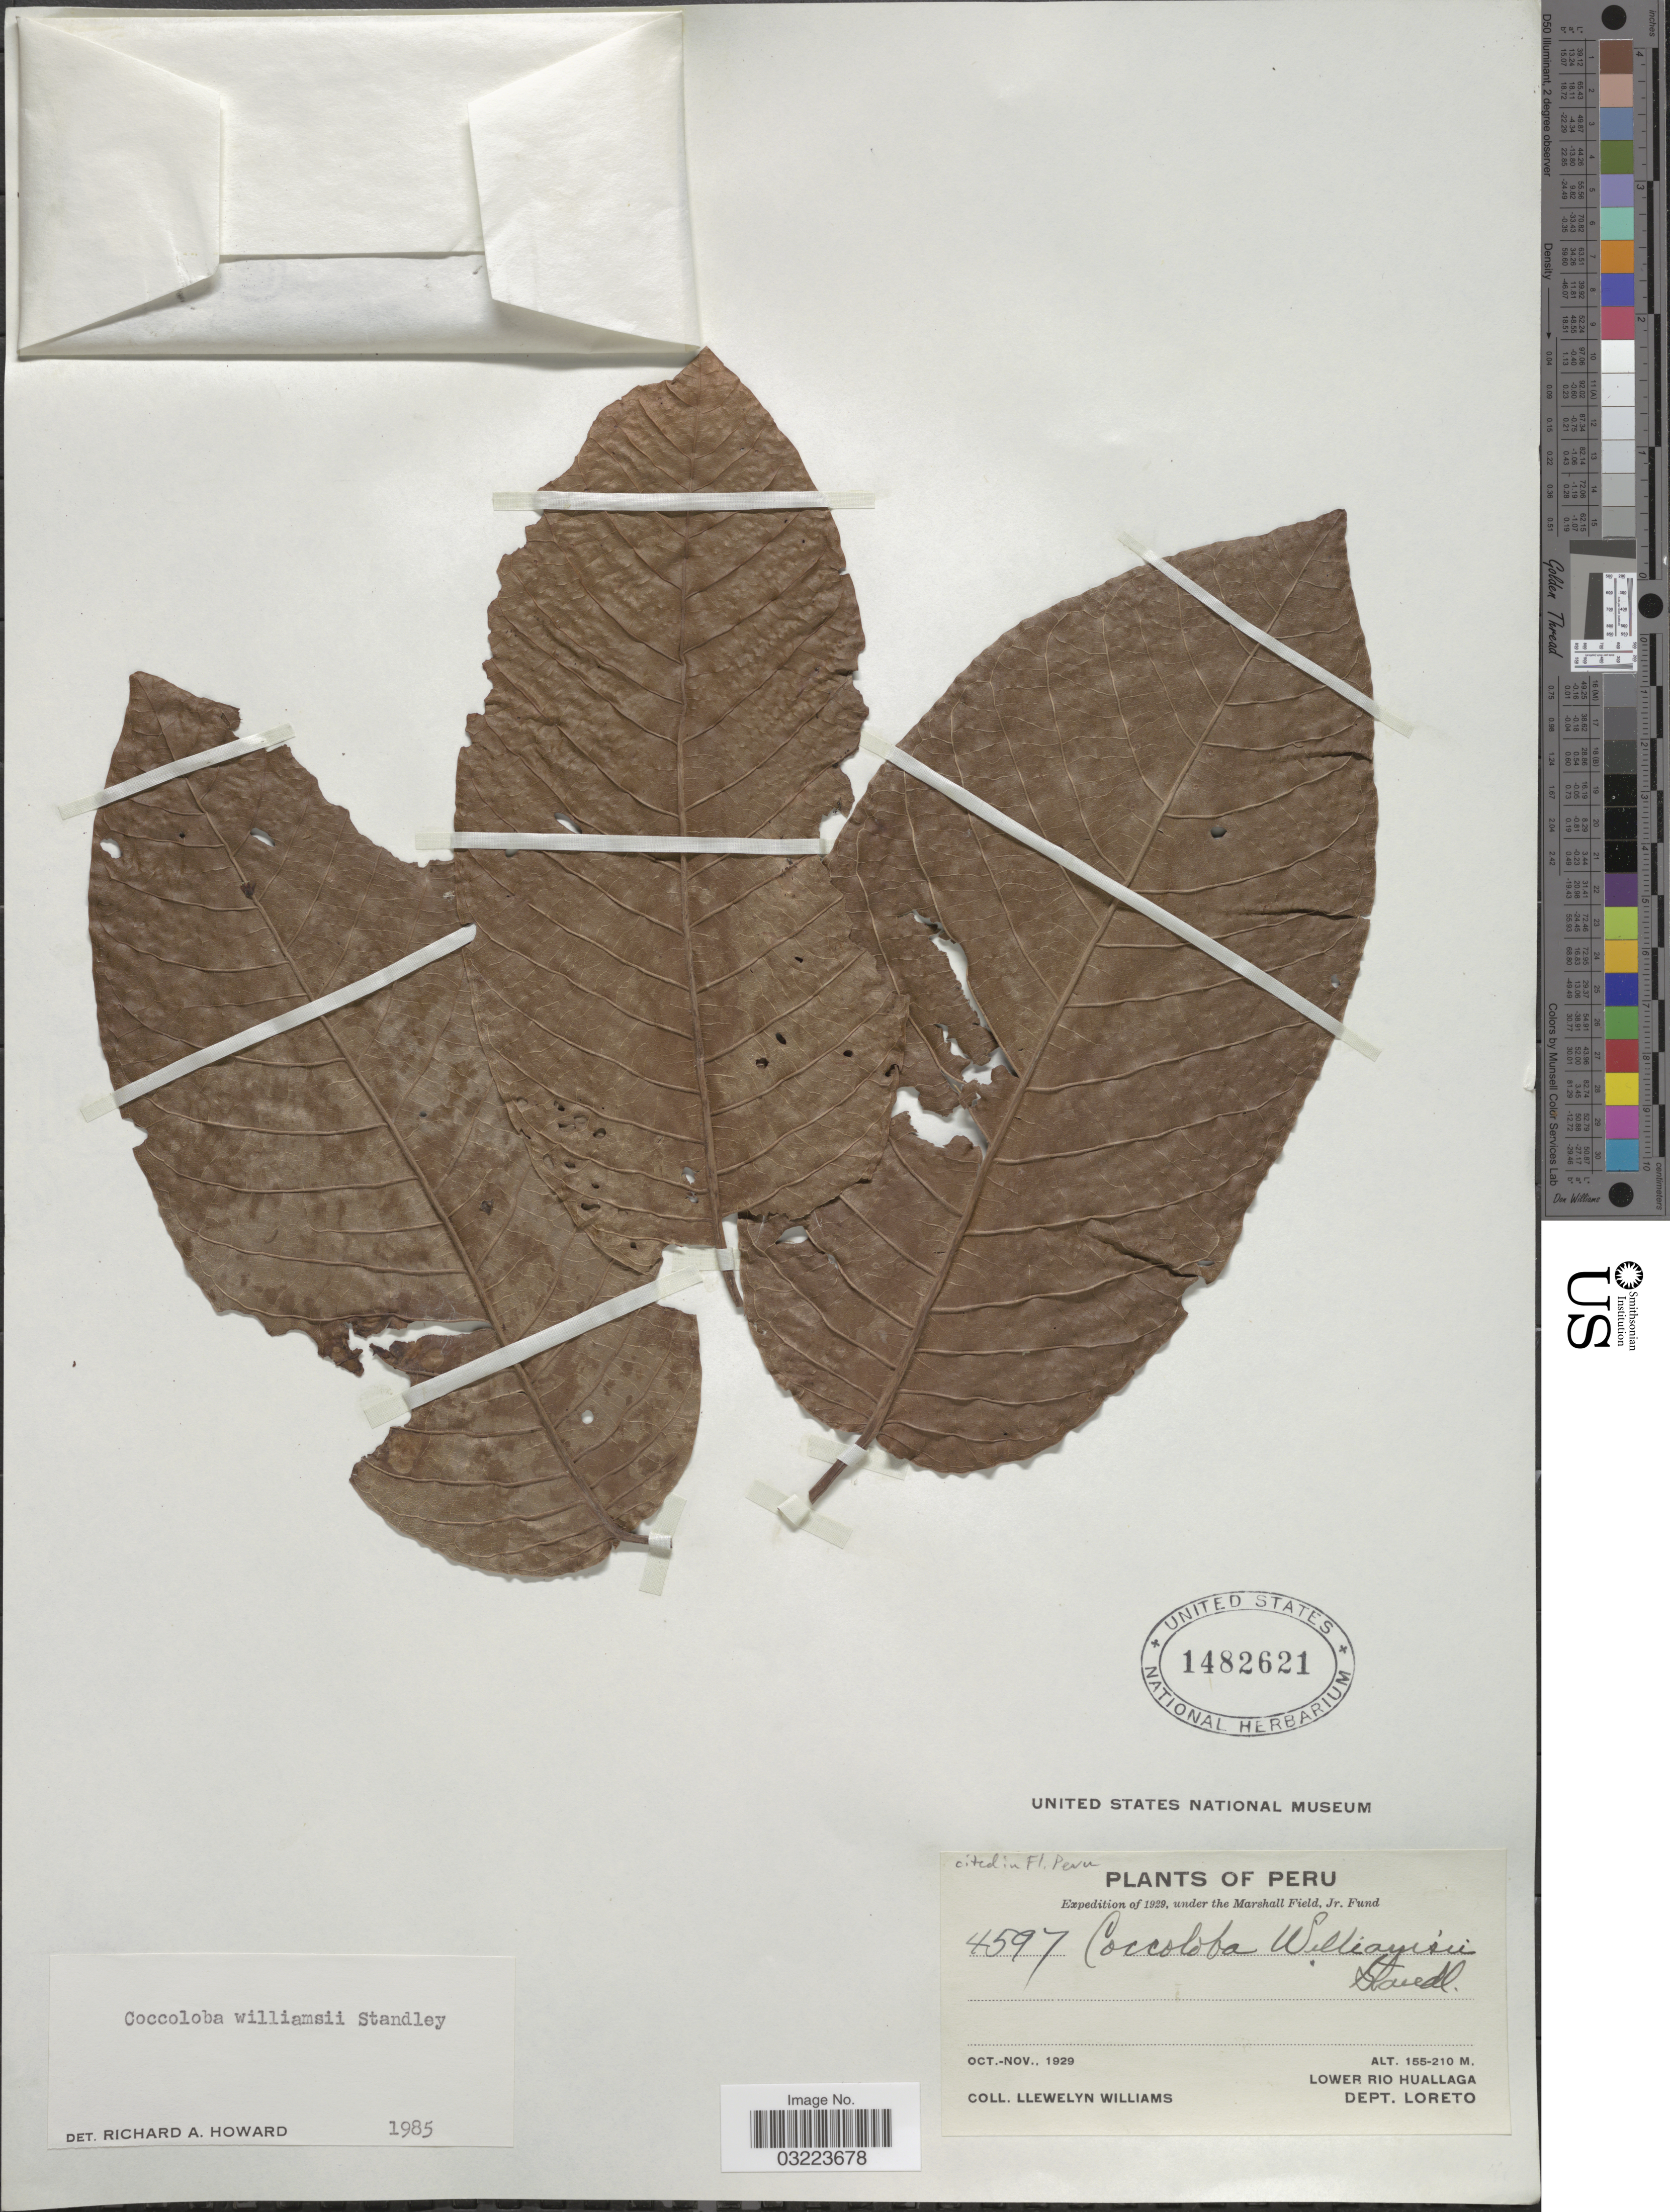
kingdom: Plantae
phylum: Tracheophyta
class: Magnoliopsida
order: Caryophyllales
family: Polygonaceae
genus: Coccoloba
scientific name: Coccoloba williamsii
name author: Standl.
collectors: Ll. Williams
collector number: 4597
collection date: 1929-10/1929-11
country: Peru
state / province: Loreto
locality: Lower Rio Huallaga. Dept. Loreto.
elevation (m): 155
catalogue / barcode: US 1482621